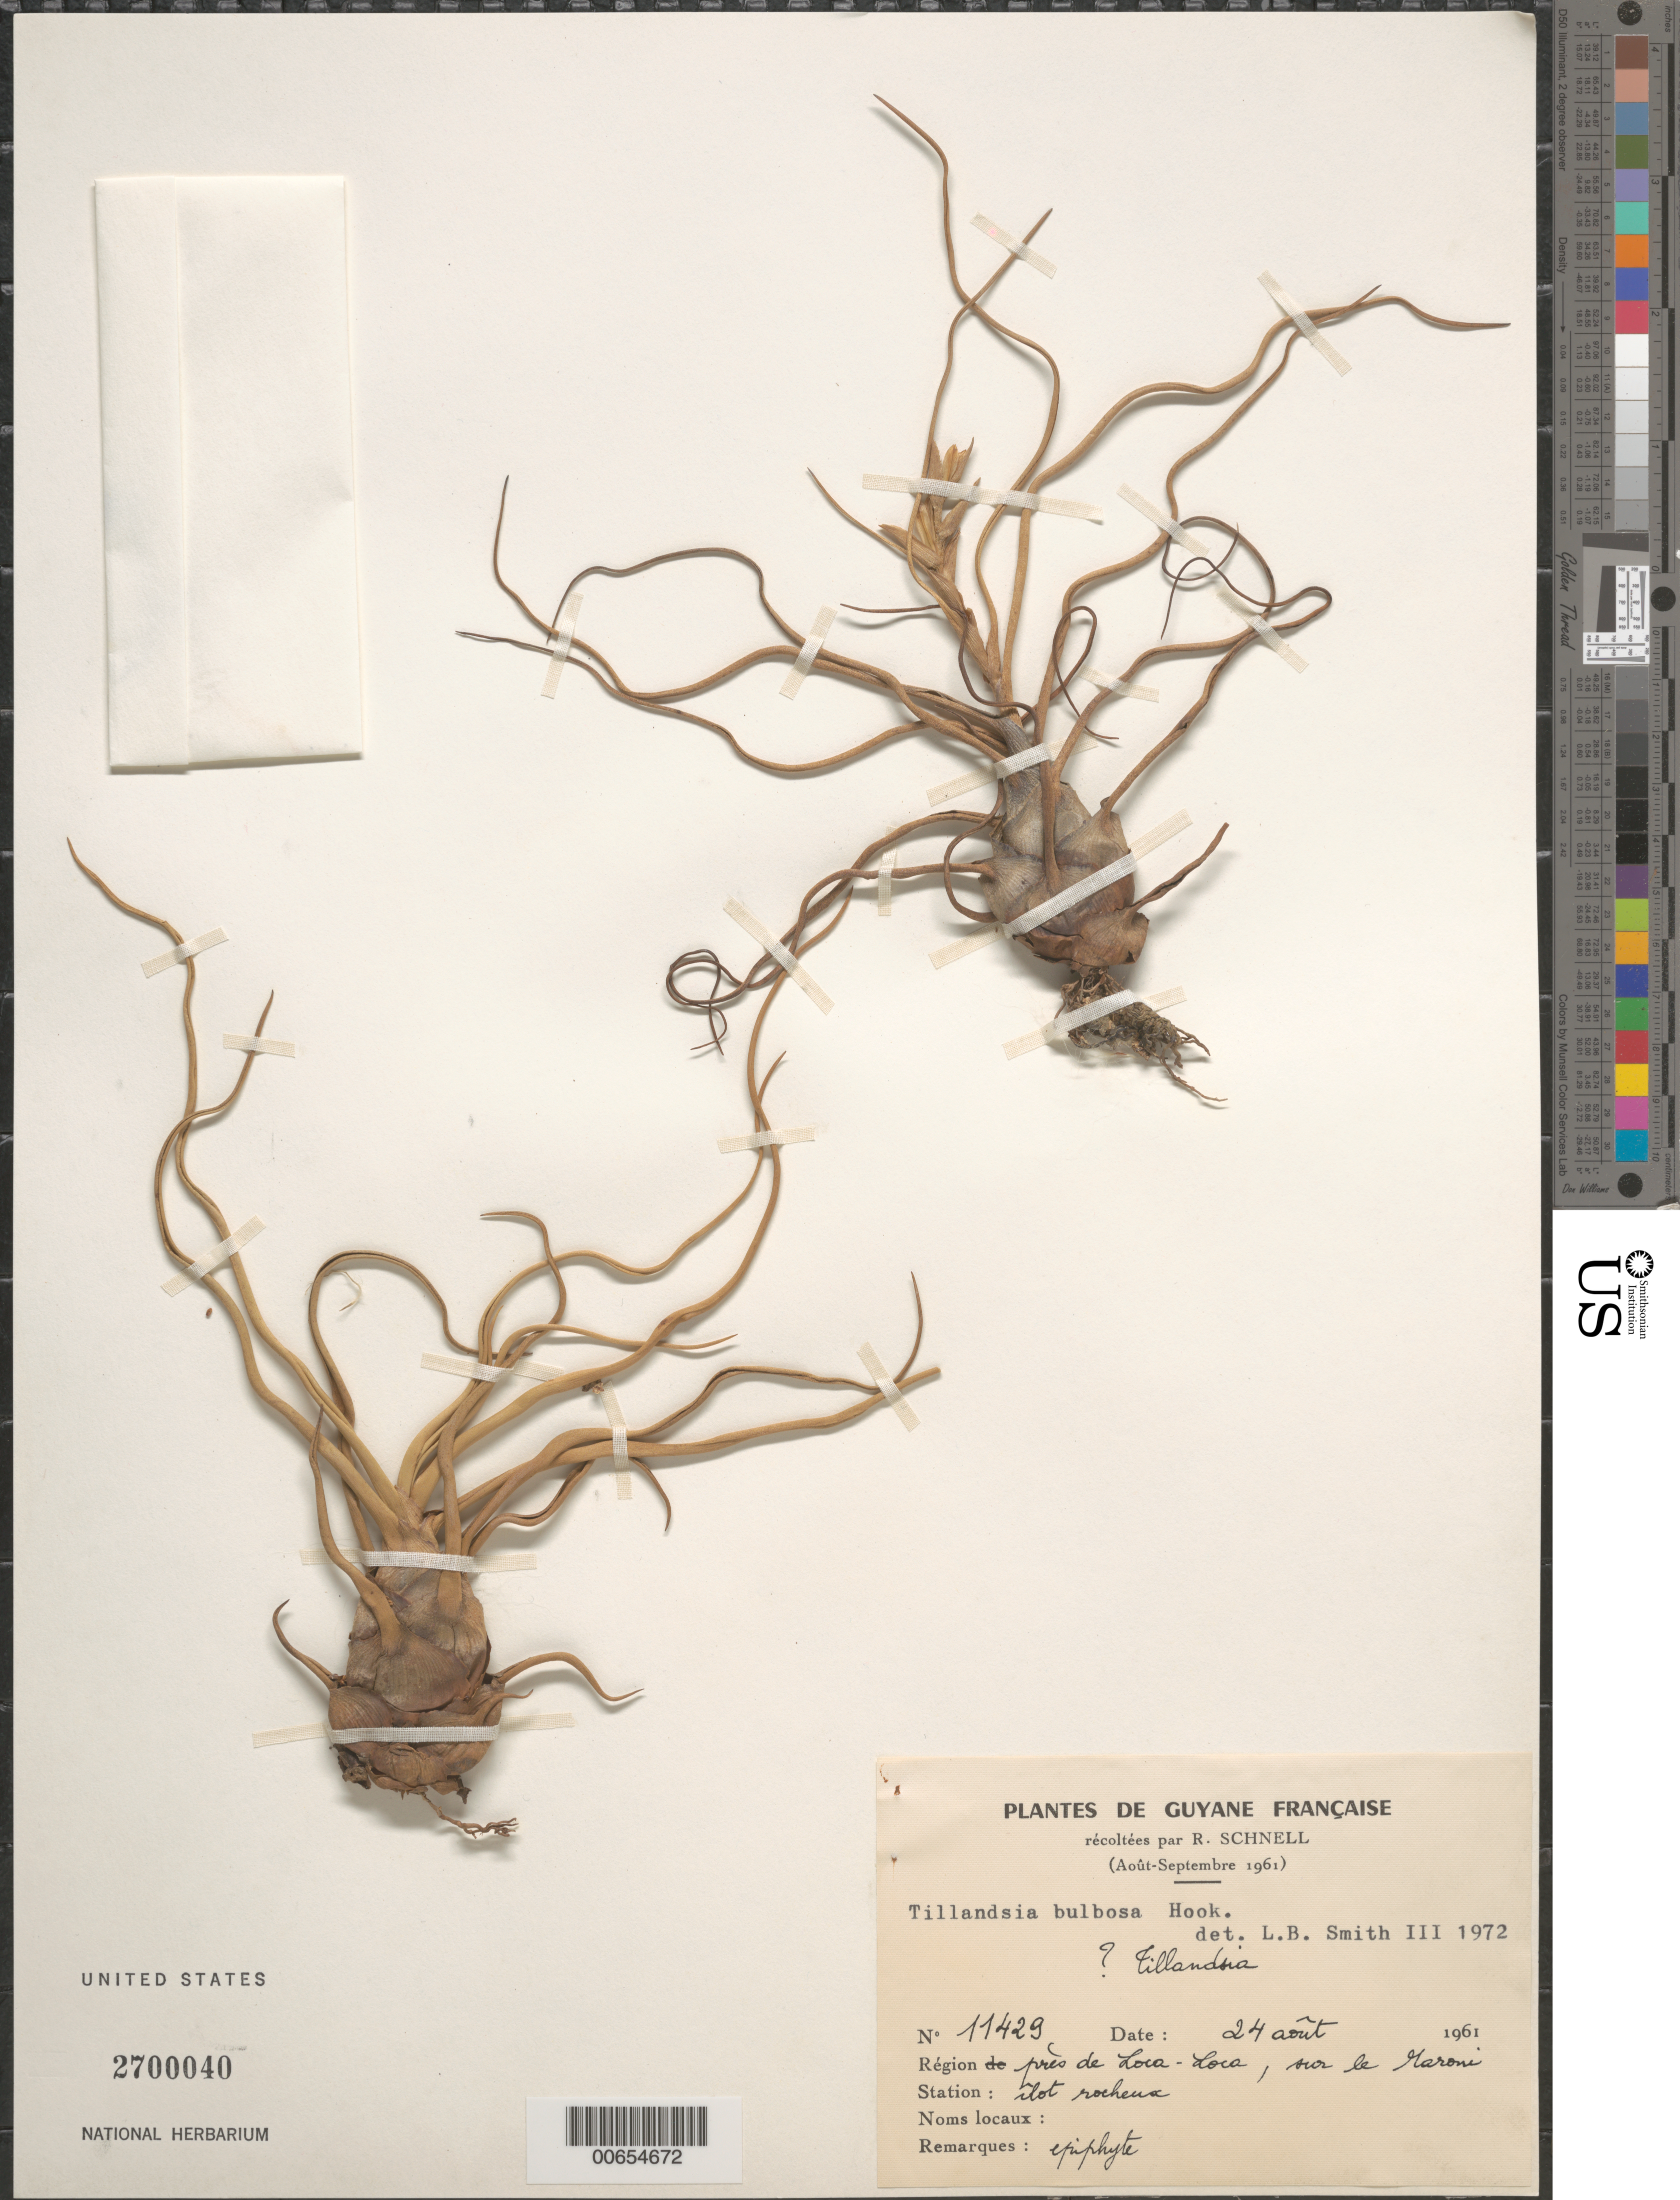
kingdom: Plantae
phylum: Tracheophyta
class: Liliopsida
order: Poales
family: Bromeliaceae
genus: Tillandsia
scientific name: Tillandsia bulbosa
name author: Hook.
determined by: Smith, Lyman B., (US), NMNH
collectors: R. A. Schnell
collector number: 11429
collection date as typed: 24-Aug-61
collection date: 1961-08-24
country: French Guiana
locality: Loca-Loca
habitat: Rock island in river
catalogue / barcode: US 2700040